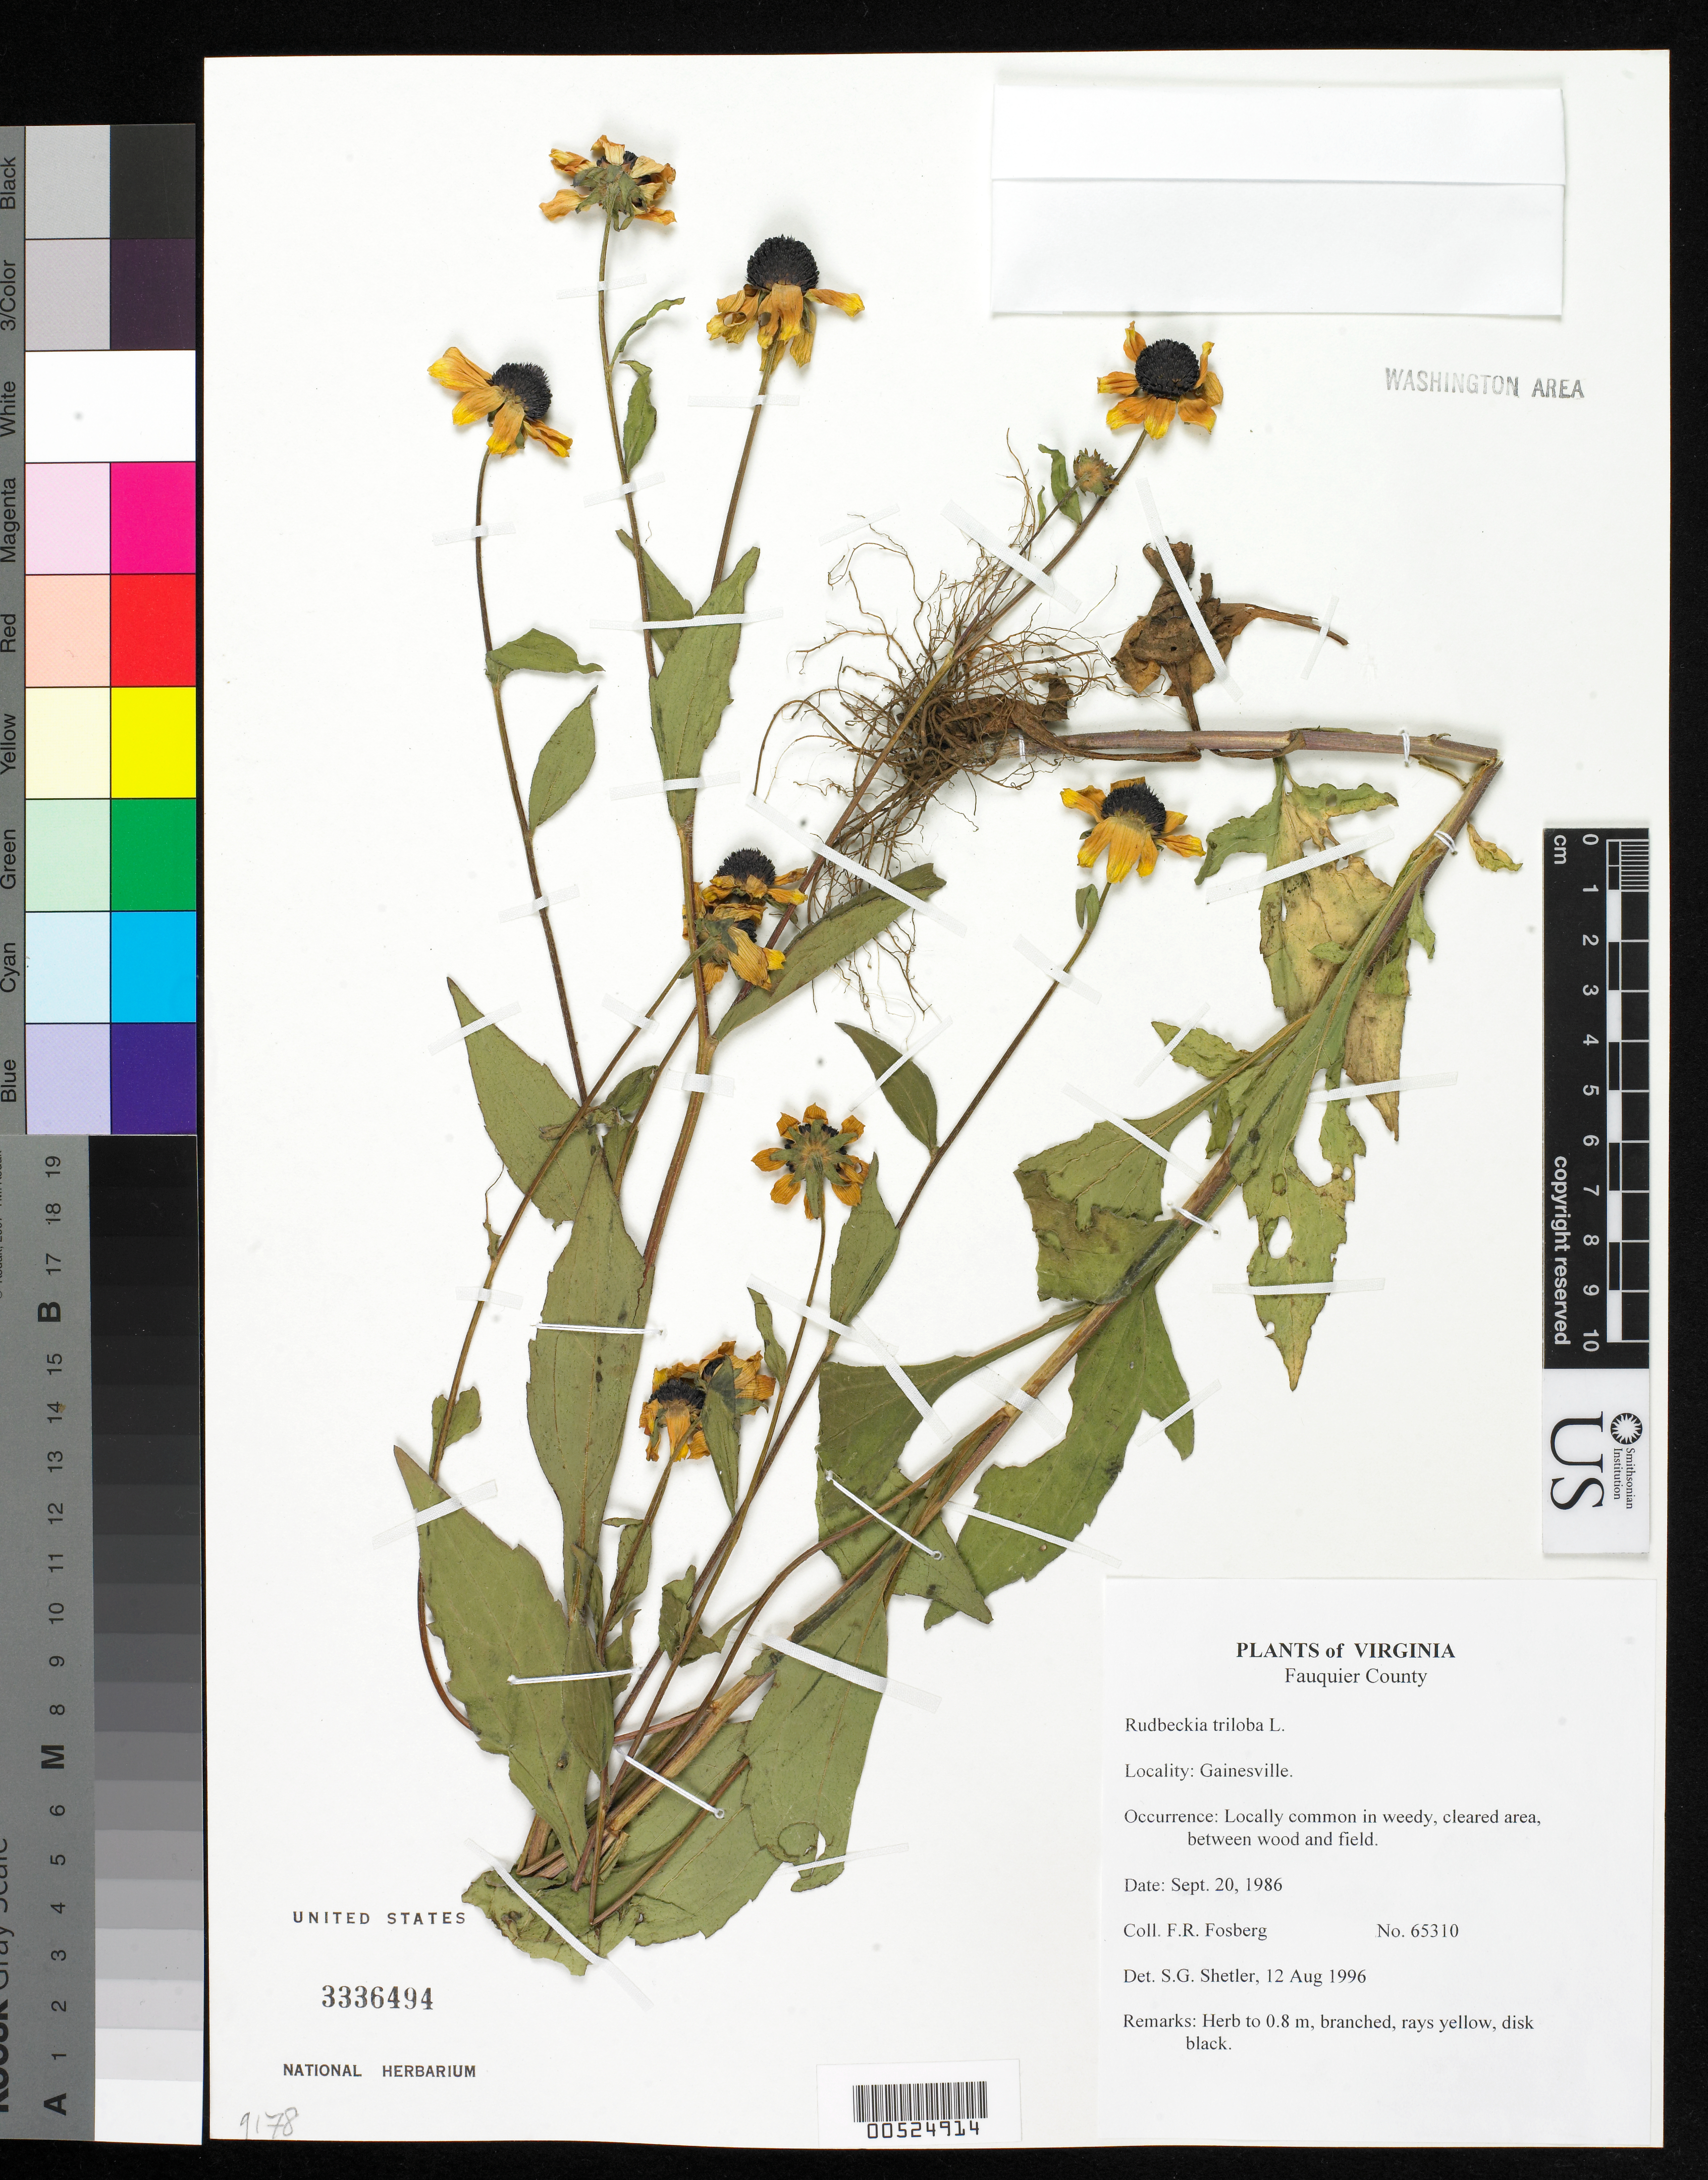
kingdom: Plantae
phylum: Tracheophyta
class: Magnoliopsida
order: Asterales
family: Asteraceae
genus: Rudbeckia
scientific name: Rudbeckia triloba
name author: L.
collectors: F. R. Fosberg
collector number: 65310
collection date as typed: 20 Sep 1986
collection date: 1986-09-20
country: United States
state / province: Virginia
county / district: Fauquier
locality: Gainesville.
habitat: Locally common in weedy, cleared area, between wood and field.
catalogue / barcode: US 3336494